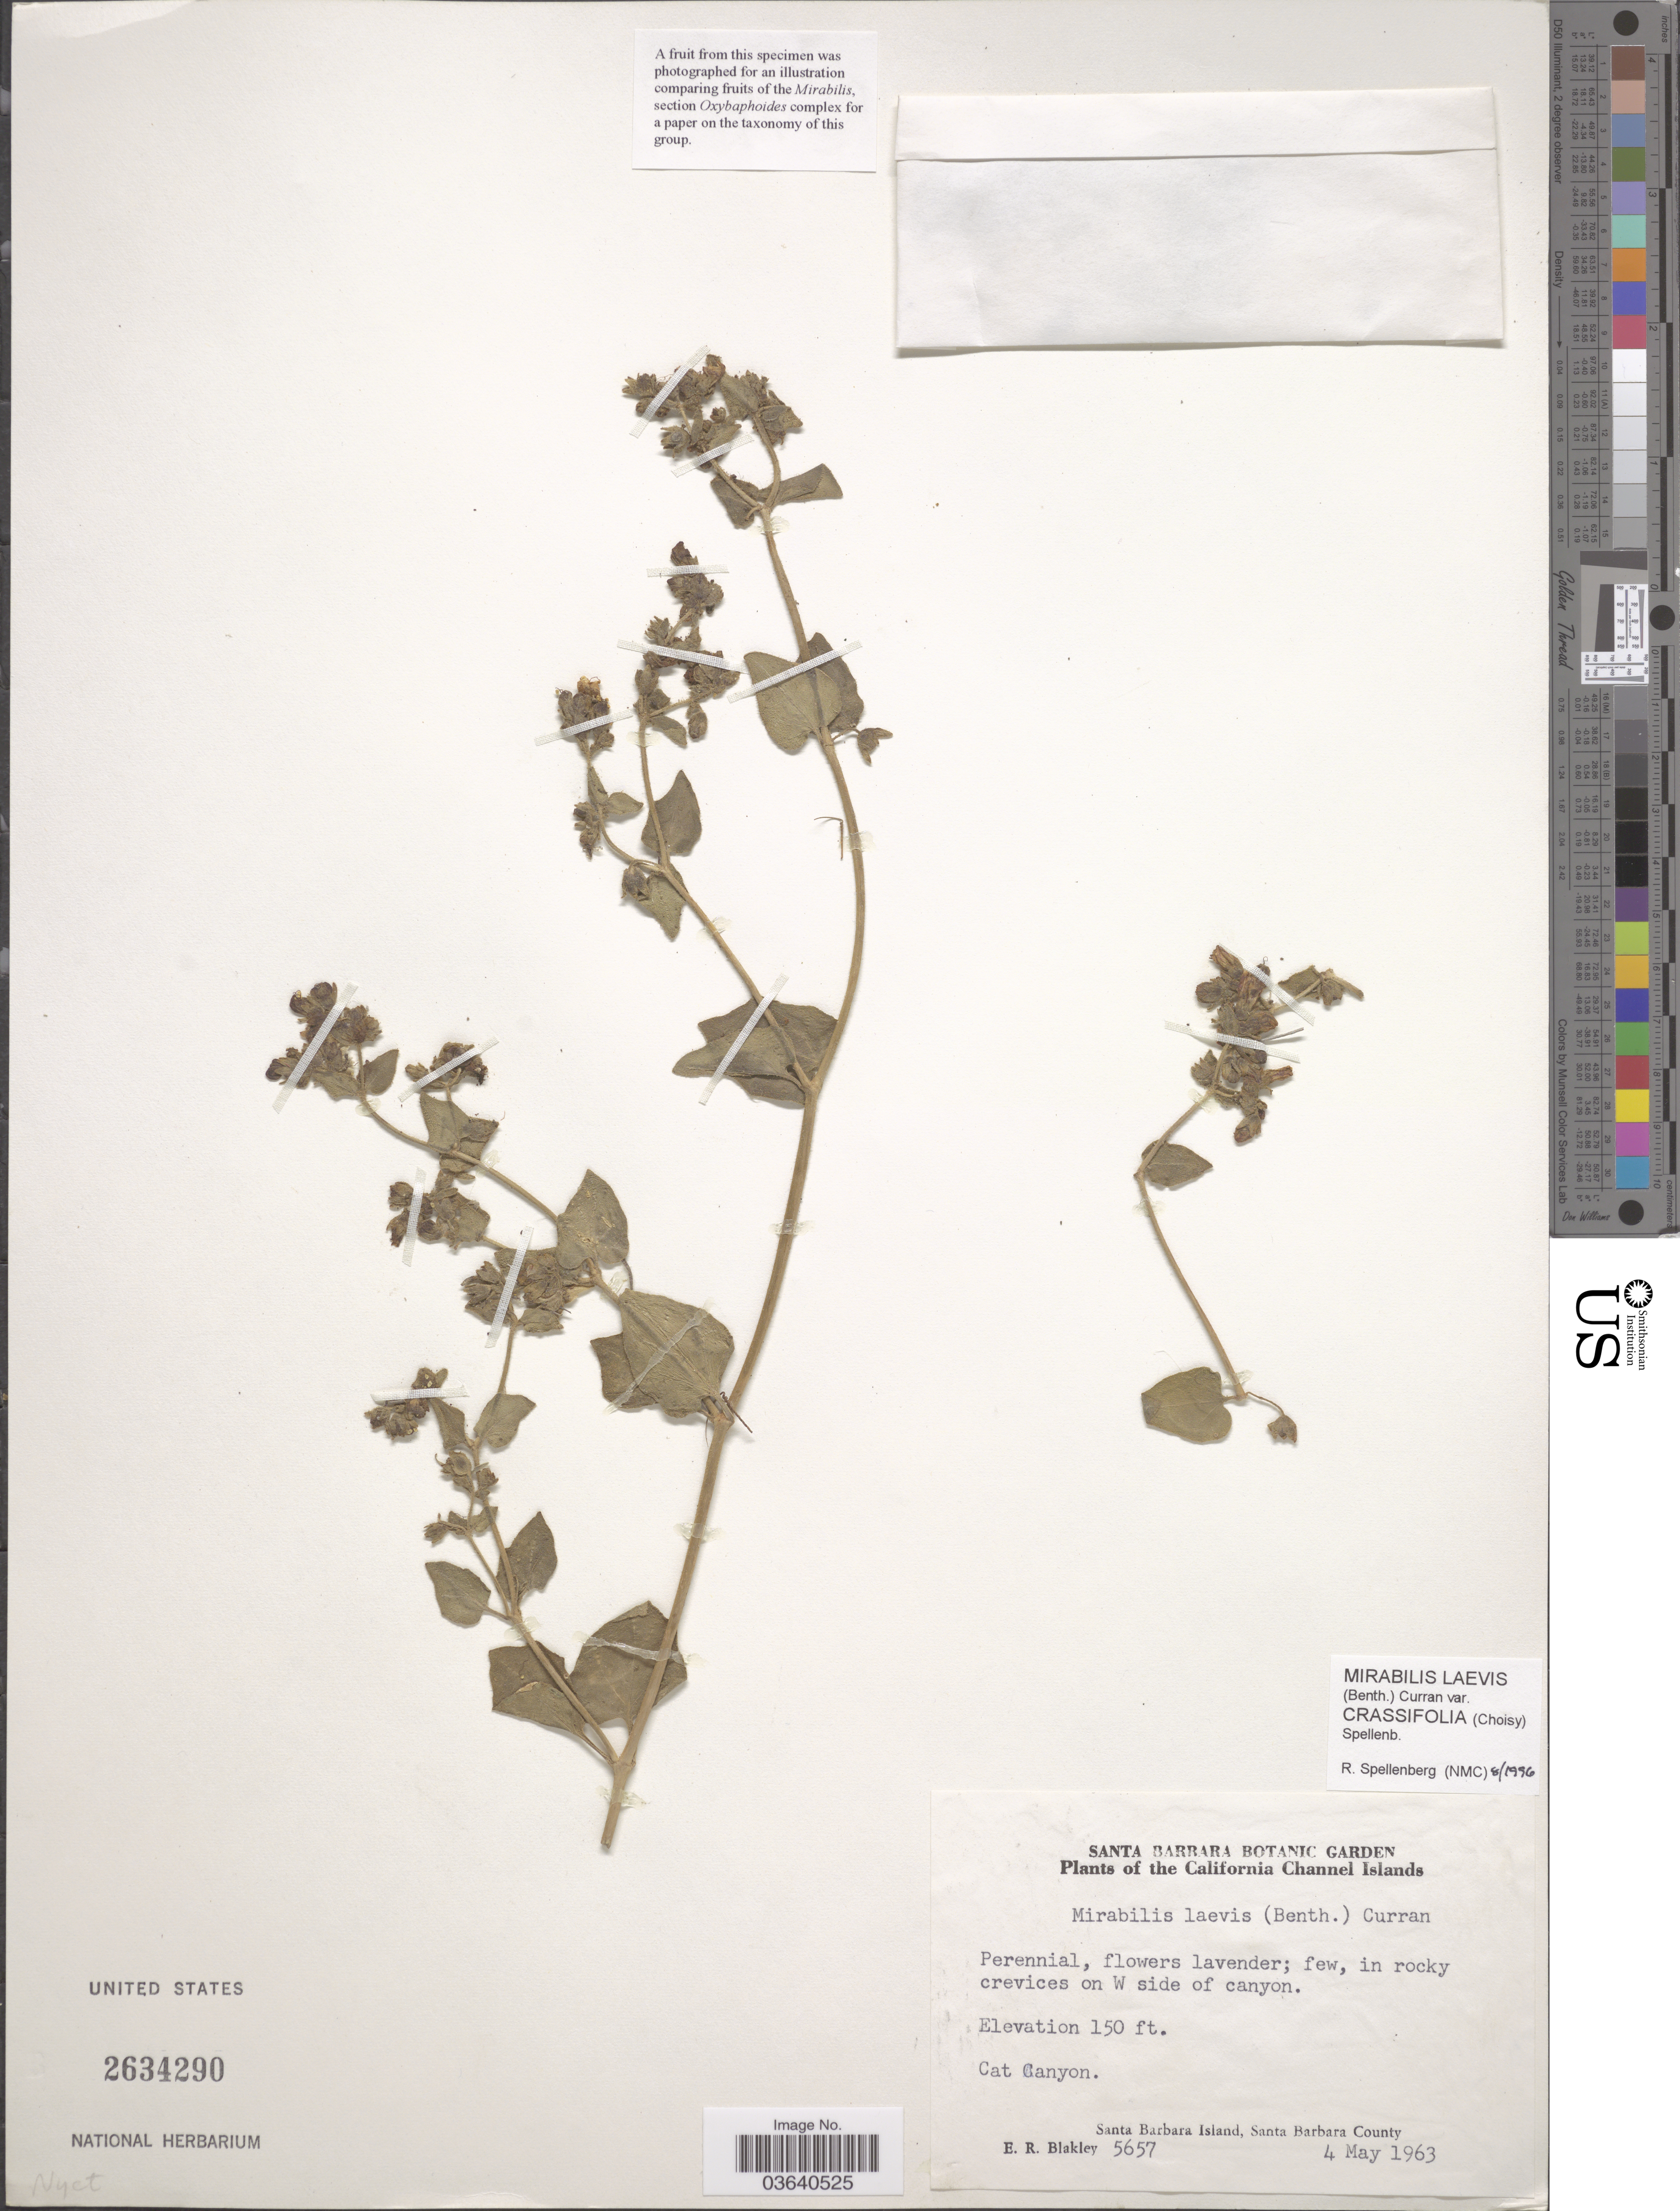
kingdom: Plantae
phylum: Tracheophyta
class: Magnoliopsida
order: Caryophyllales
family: Nyctaginaceae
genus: Mirabilis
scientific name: Mirabilis laevis var. crassifolia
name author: (Choisy) Spellenb.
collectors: E. R. Blakley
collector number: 5657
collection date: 1963-05-04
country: United States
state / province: California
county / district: Santa Barbara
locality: California Channel Islands. In rocky crevices on W side of canyon. Cat Canyon. Santa Barbara Island, Santa Barbara County.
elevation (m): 46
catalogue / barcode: US 2634290